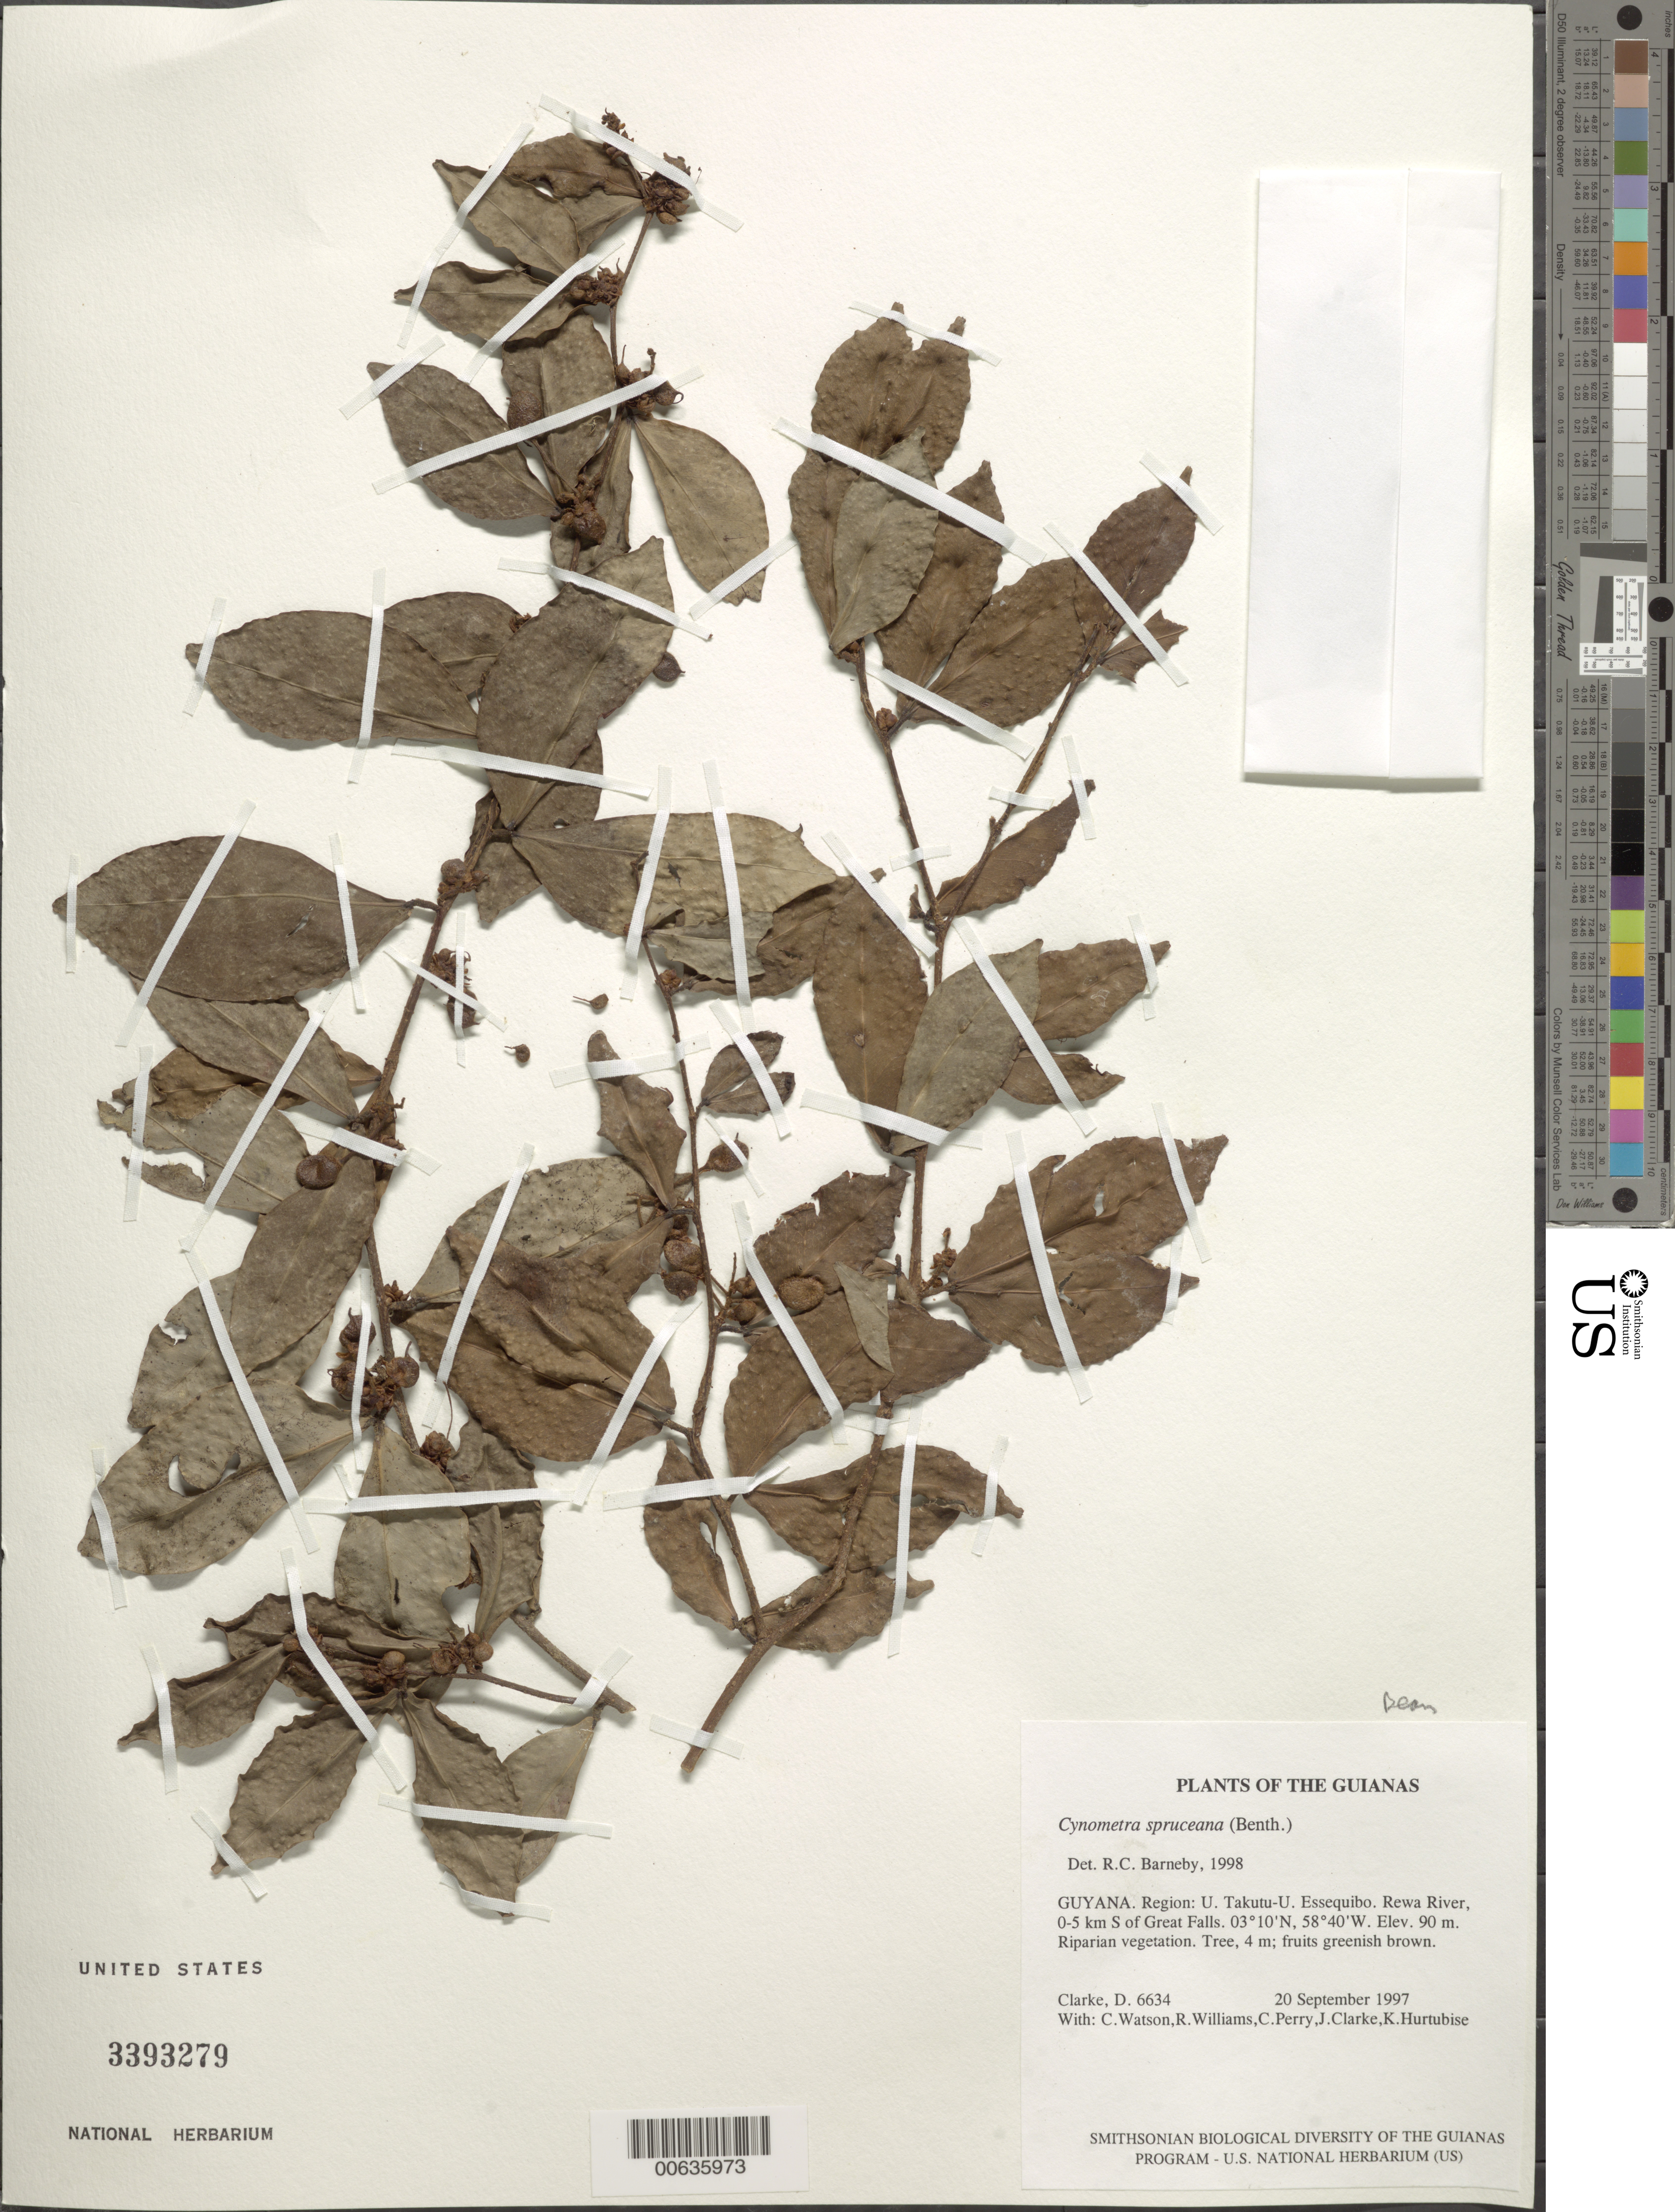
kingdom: Plantae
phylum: Tracheophyta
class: Magnoliopsida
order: Fabales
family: Fabaceae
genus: Cynometra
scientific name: Cynometra spruceana var. spruceana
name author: Benth.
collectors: H. D. Clarke, C. Watson, R. Williams, C. Perry, J. Clarke & K. Hurtubise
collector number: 6634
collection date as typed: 20 September 1997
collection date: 1997-09-20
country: Guyana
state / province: U. Takutu-U. Essequibo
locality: Rewa River, 0-5 km S of Great Falls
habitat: Riparian vegetation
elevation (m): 90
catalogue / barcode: US 3393279